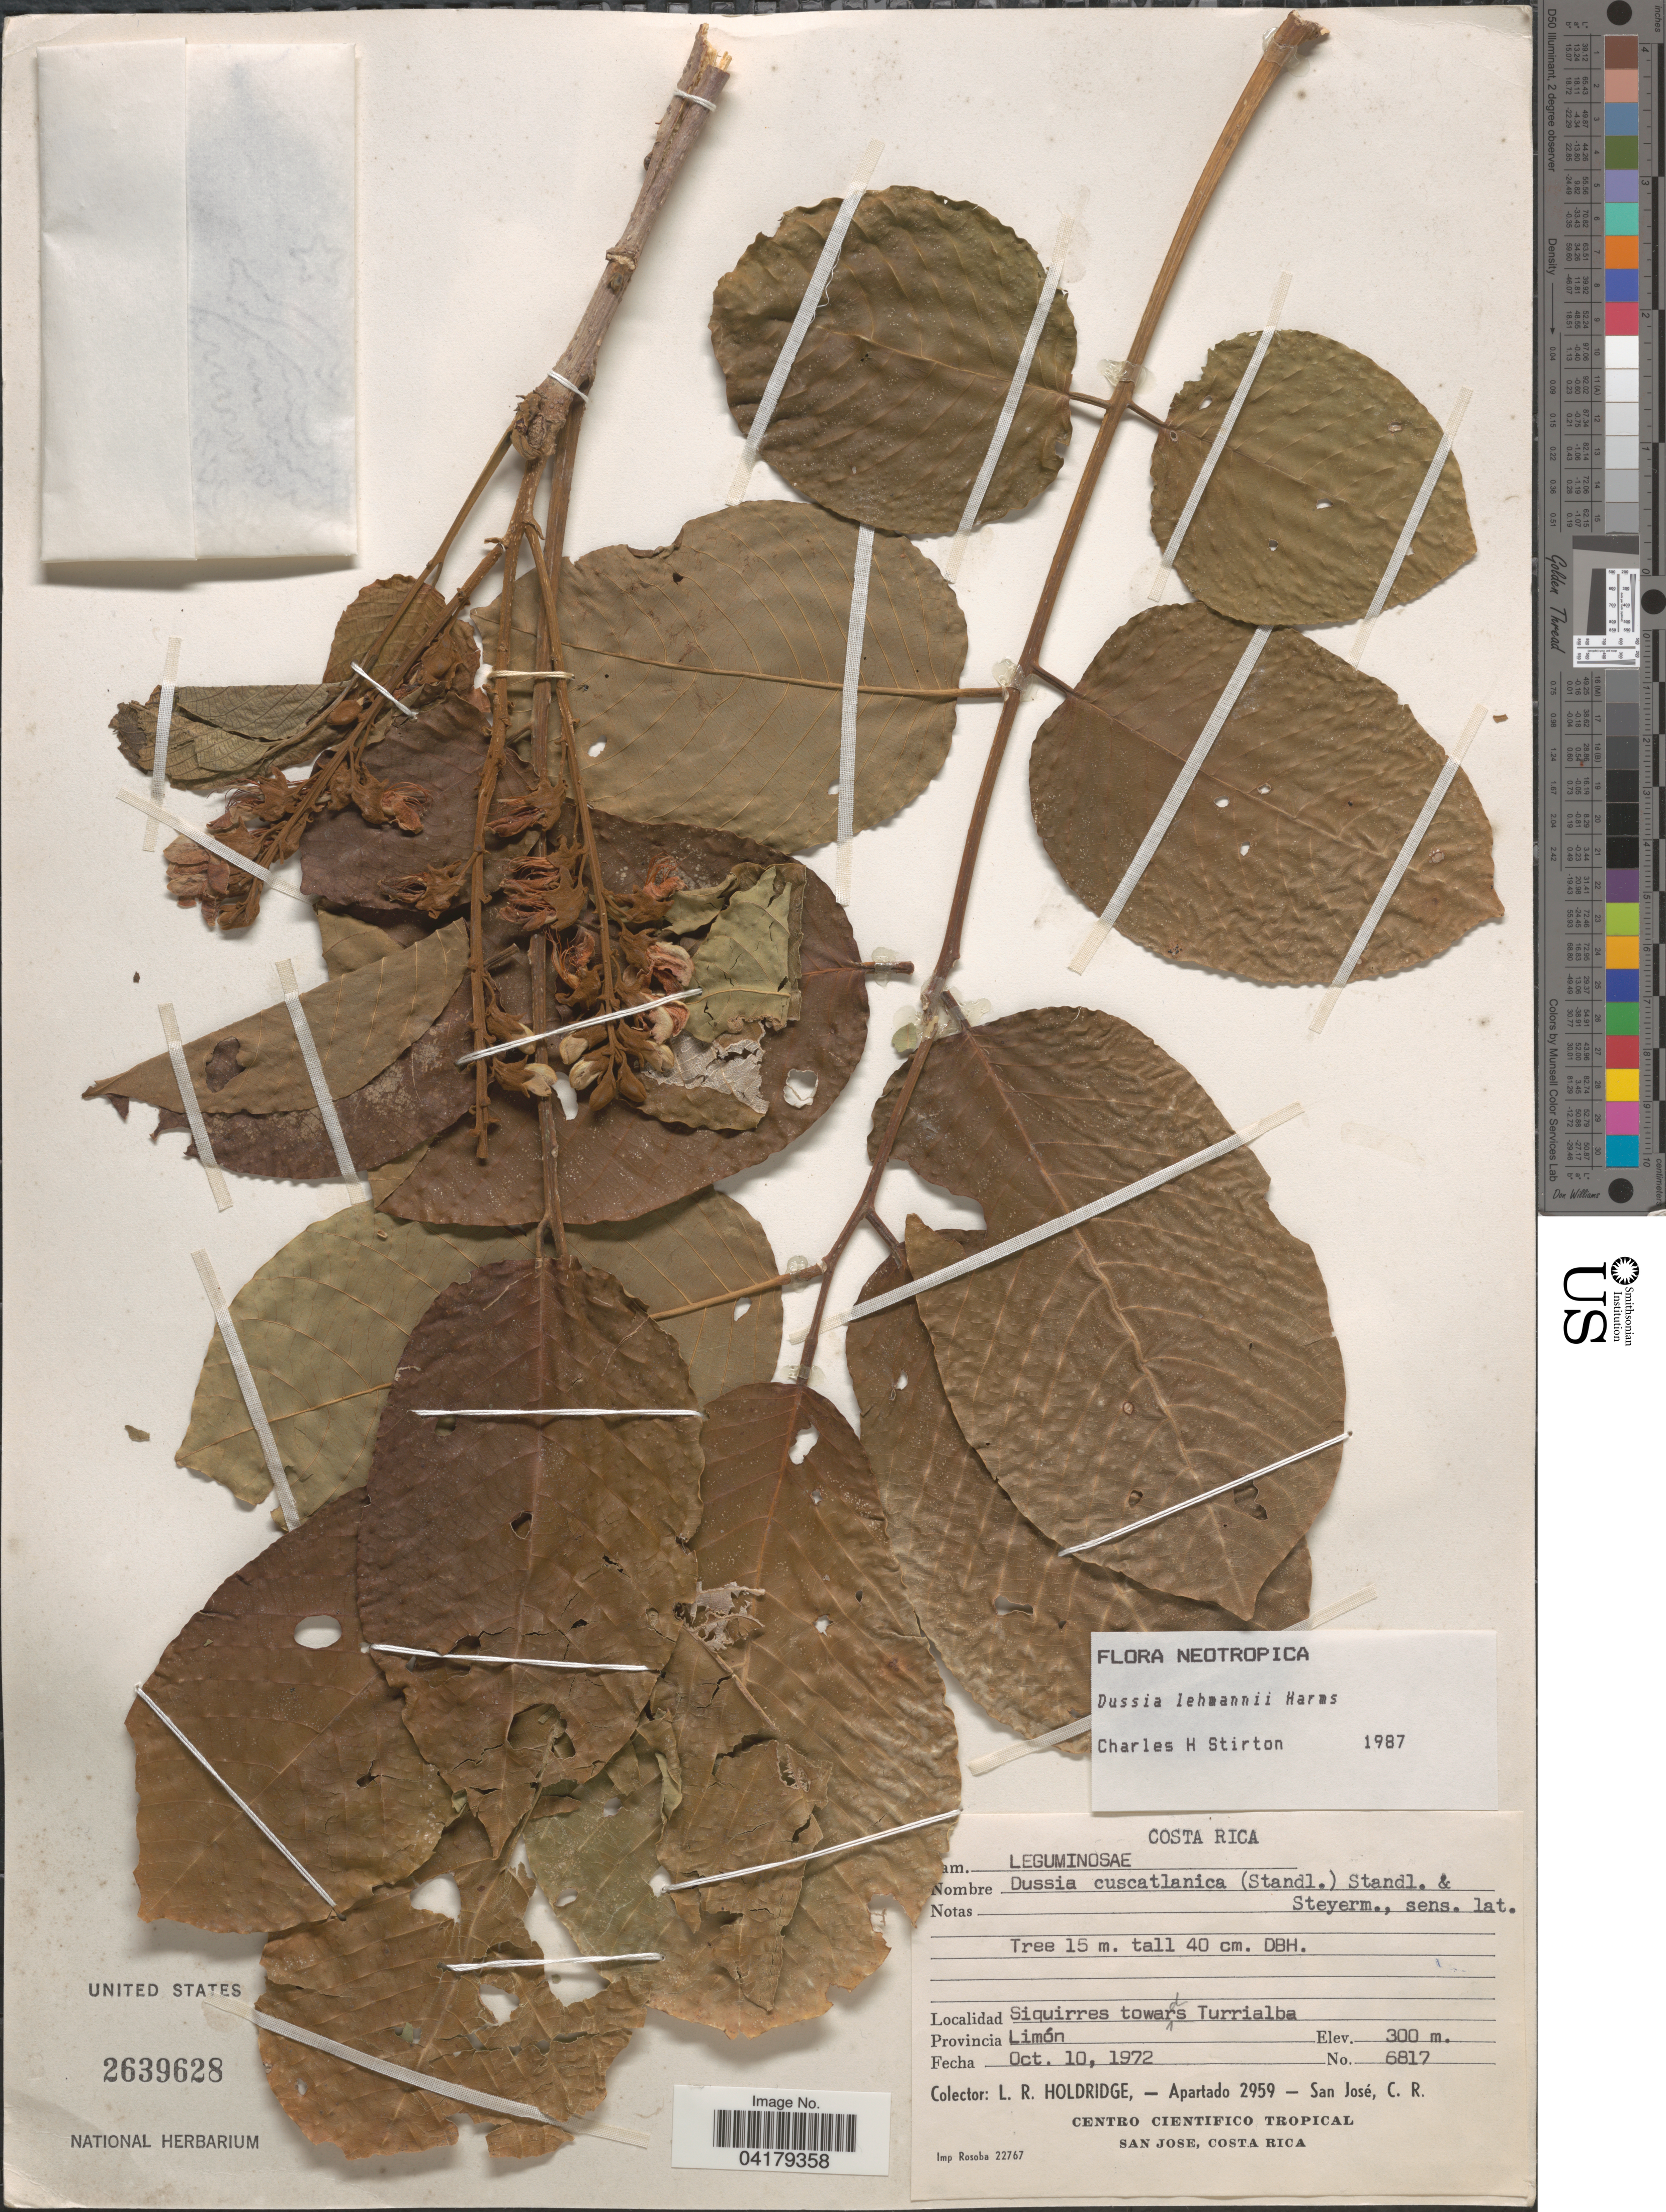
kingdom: Plantae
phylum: Tracheophyta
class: Magnoliopsida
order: Fabales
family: Fabaceae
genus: Dussia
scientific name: Dussia lehmannii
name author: Harms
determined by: Stirton, Charles H.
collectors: L. Holdridge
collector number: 6817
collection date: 1972-10-10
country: Costa Rica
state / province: Limón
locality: Siquirres towards Turrialba.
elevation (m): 300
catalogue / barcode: US 2639628